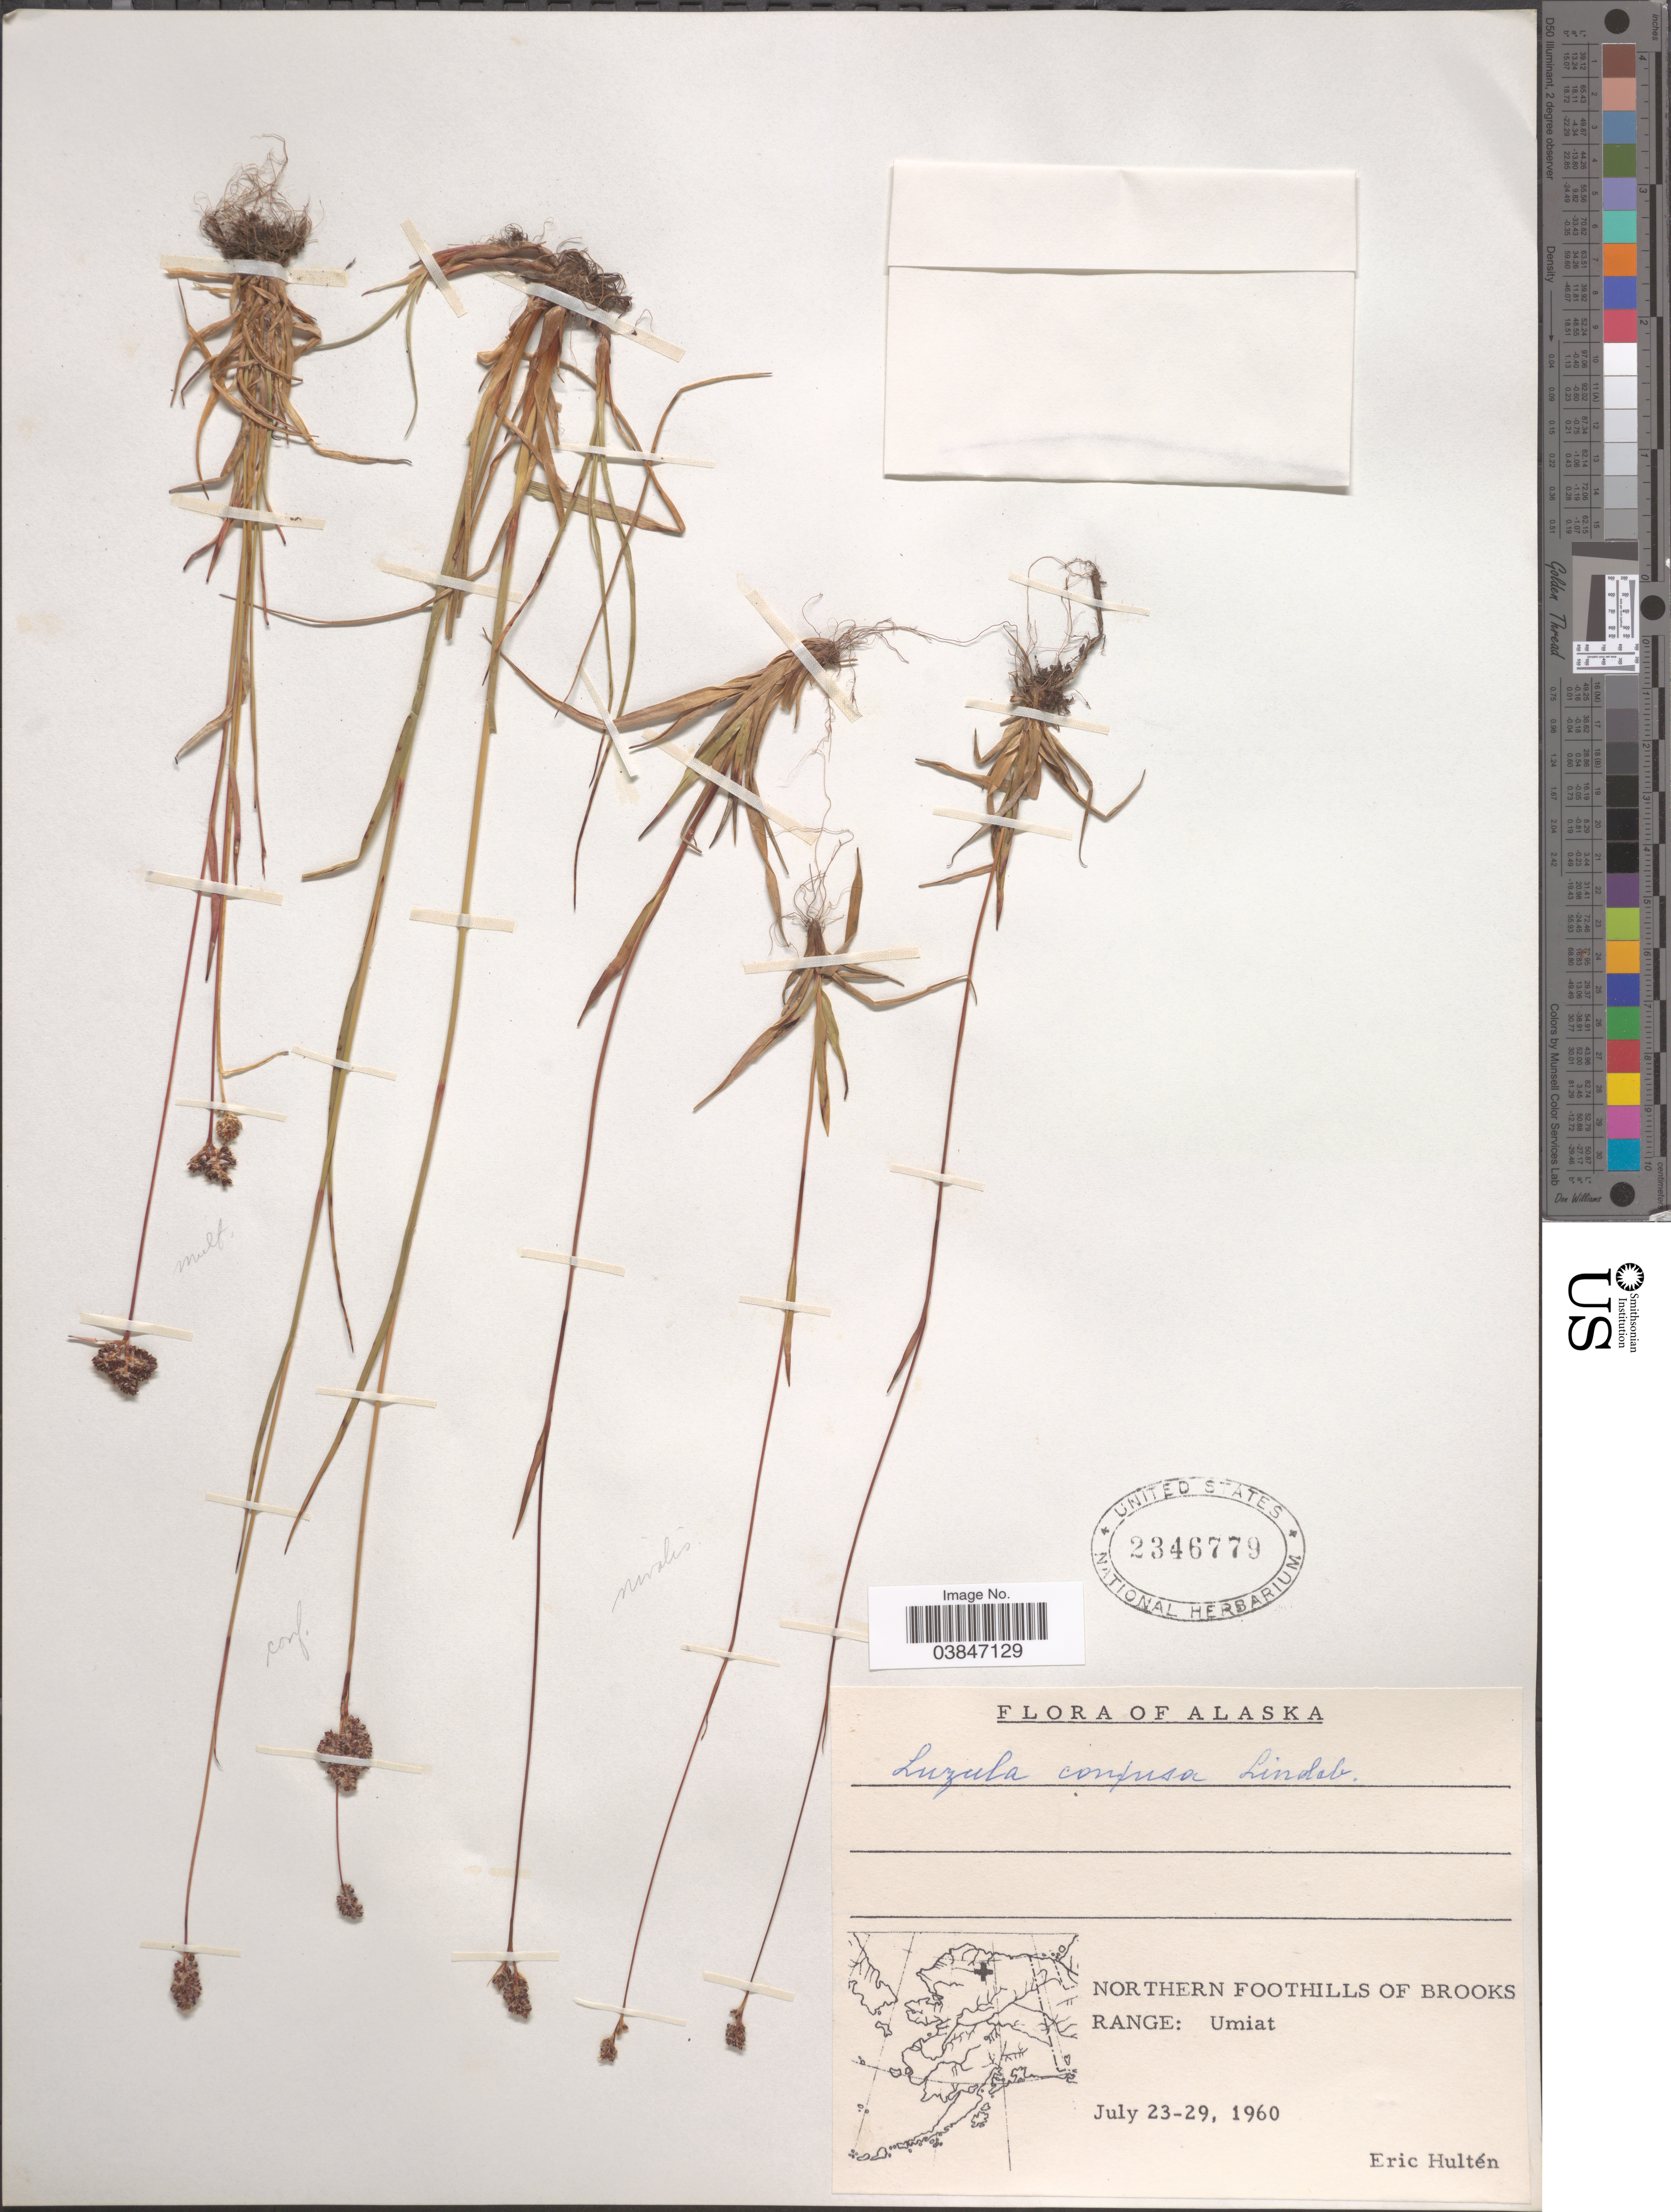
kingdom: Plantae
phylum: Tracheophyta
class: Liliopsida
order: Poales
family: Juncaceae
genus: Luzula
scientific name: Luzula tundricola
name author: (Gorodkov) V. Vassil.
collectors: E. G. Hultén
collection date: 1960-07-23/1960-07-29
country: United States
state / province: Alaska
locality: Northern Foothills of Brooks Range: Umiat.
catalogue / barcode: US 2346779